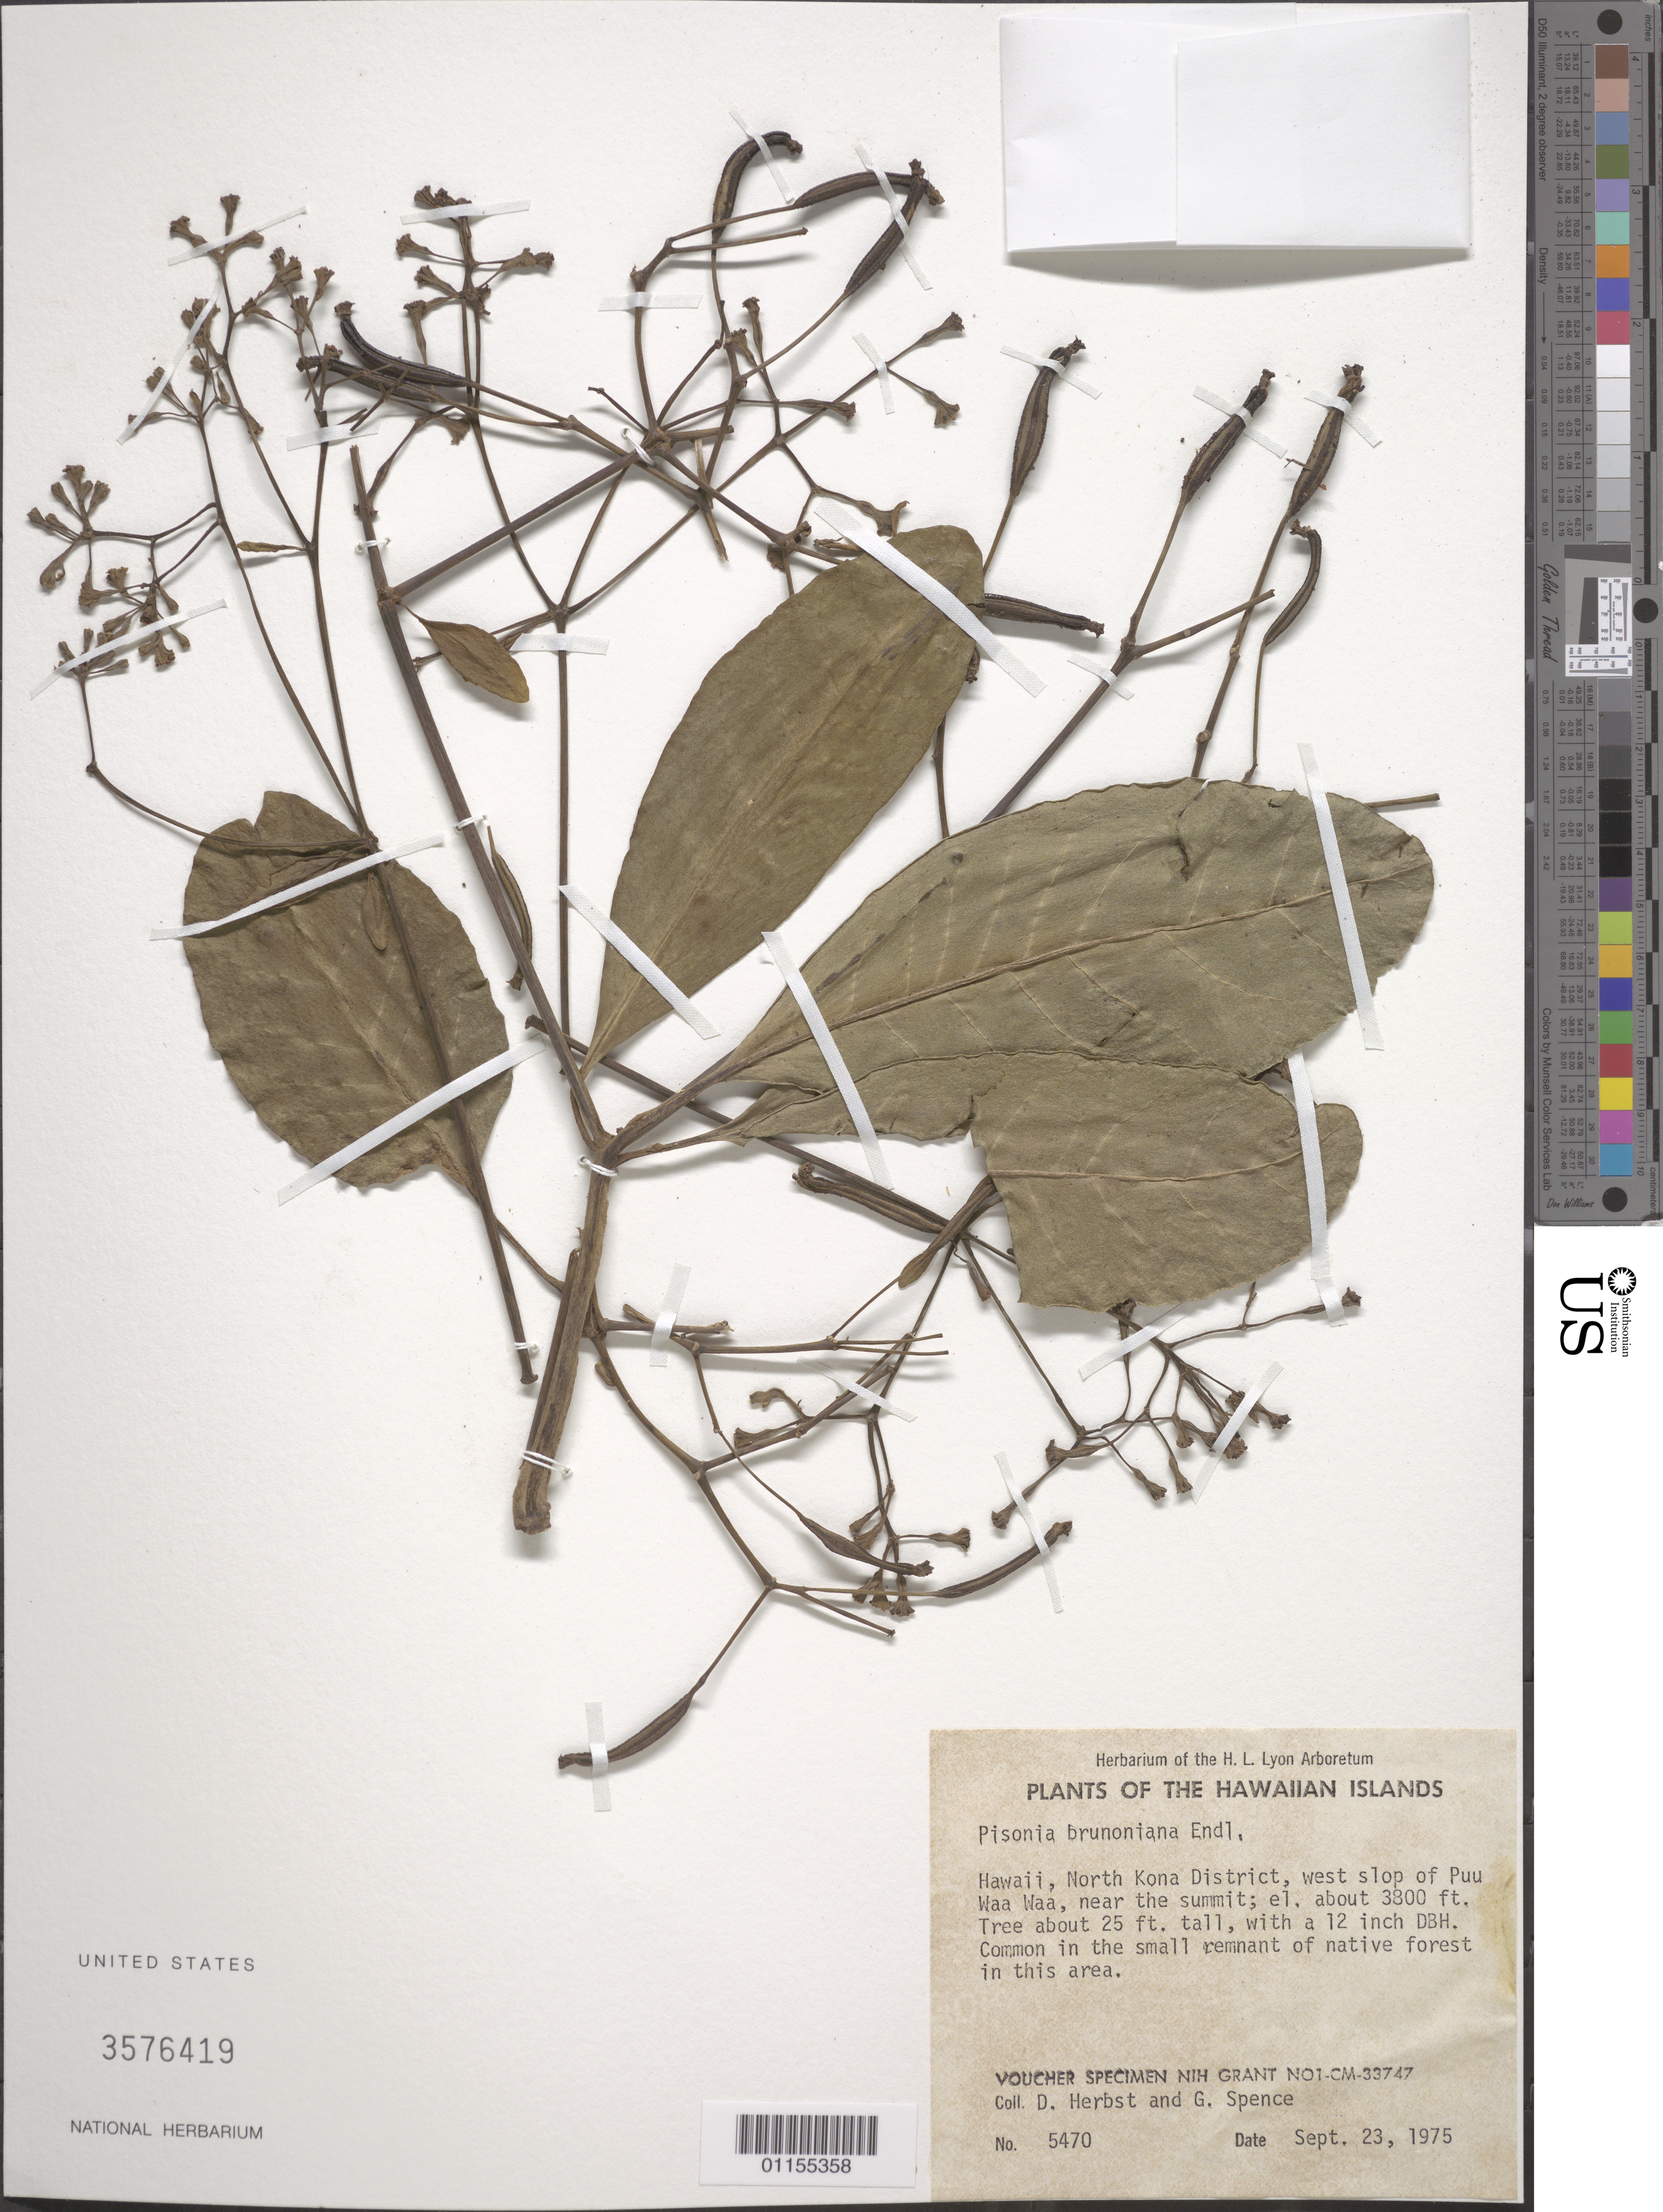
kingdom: Plantae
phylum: Tracheophyta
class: Magnoliopsida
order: Caryophyllales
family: Nyctaginaceae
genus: Ceodes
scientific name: Ceodes brunoniana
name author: (Endl.) Skottsb.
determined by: Wagner, W. L., (BOT), Smithsonian Institution - National Museum of Natural History (UNITED STATES)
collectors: D. R. Herbst & G. Spence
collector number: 5470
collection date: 1975-09-23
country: United States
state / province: Hawaii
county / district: Hawaii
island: Hawaii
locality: North Kona District, west slope of Pu'u Waa Waa, near the summit.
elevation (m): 1158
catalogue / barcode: US 3576419